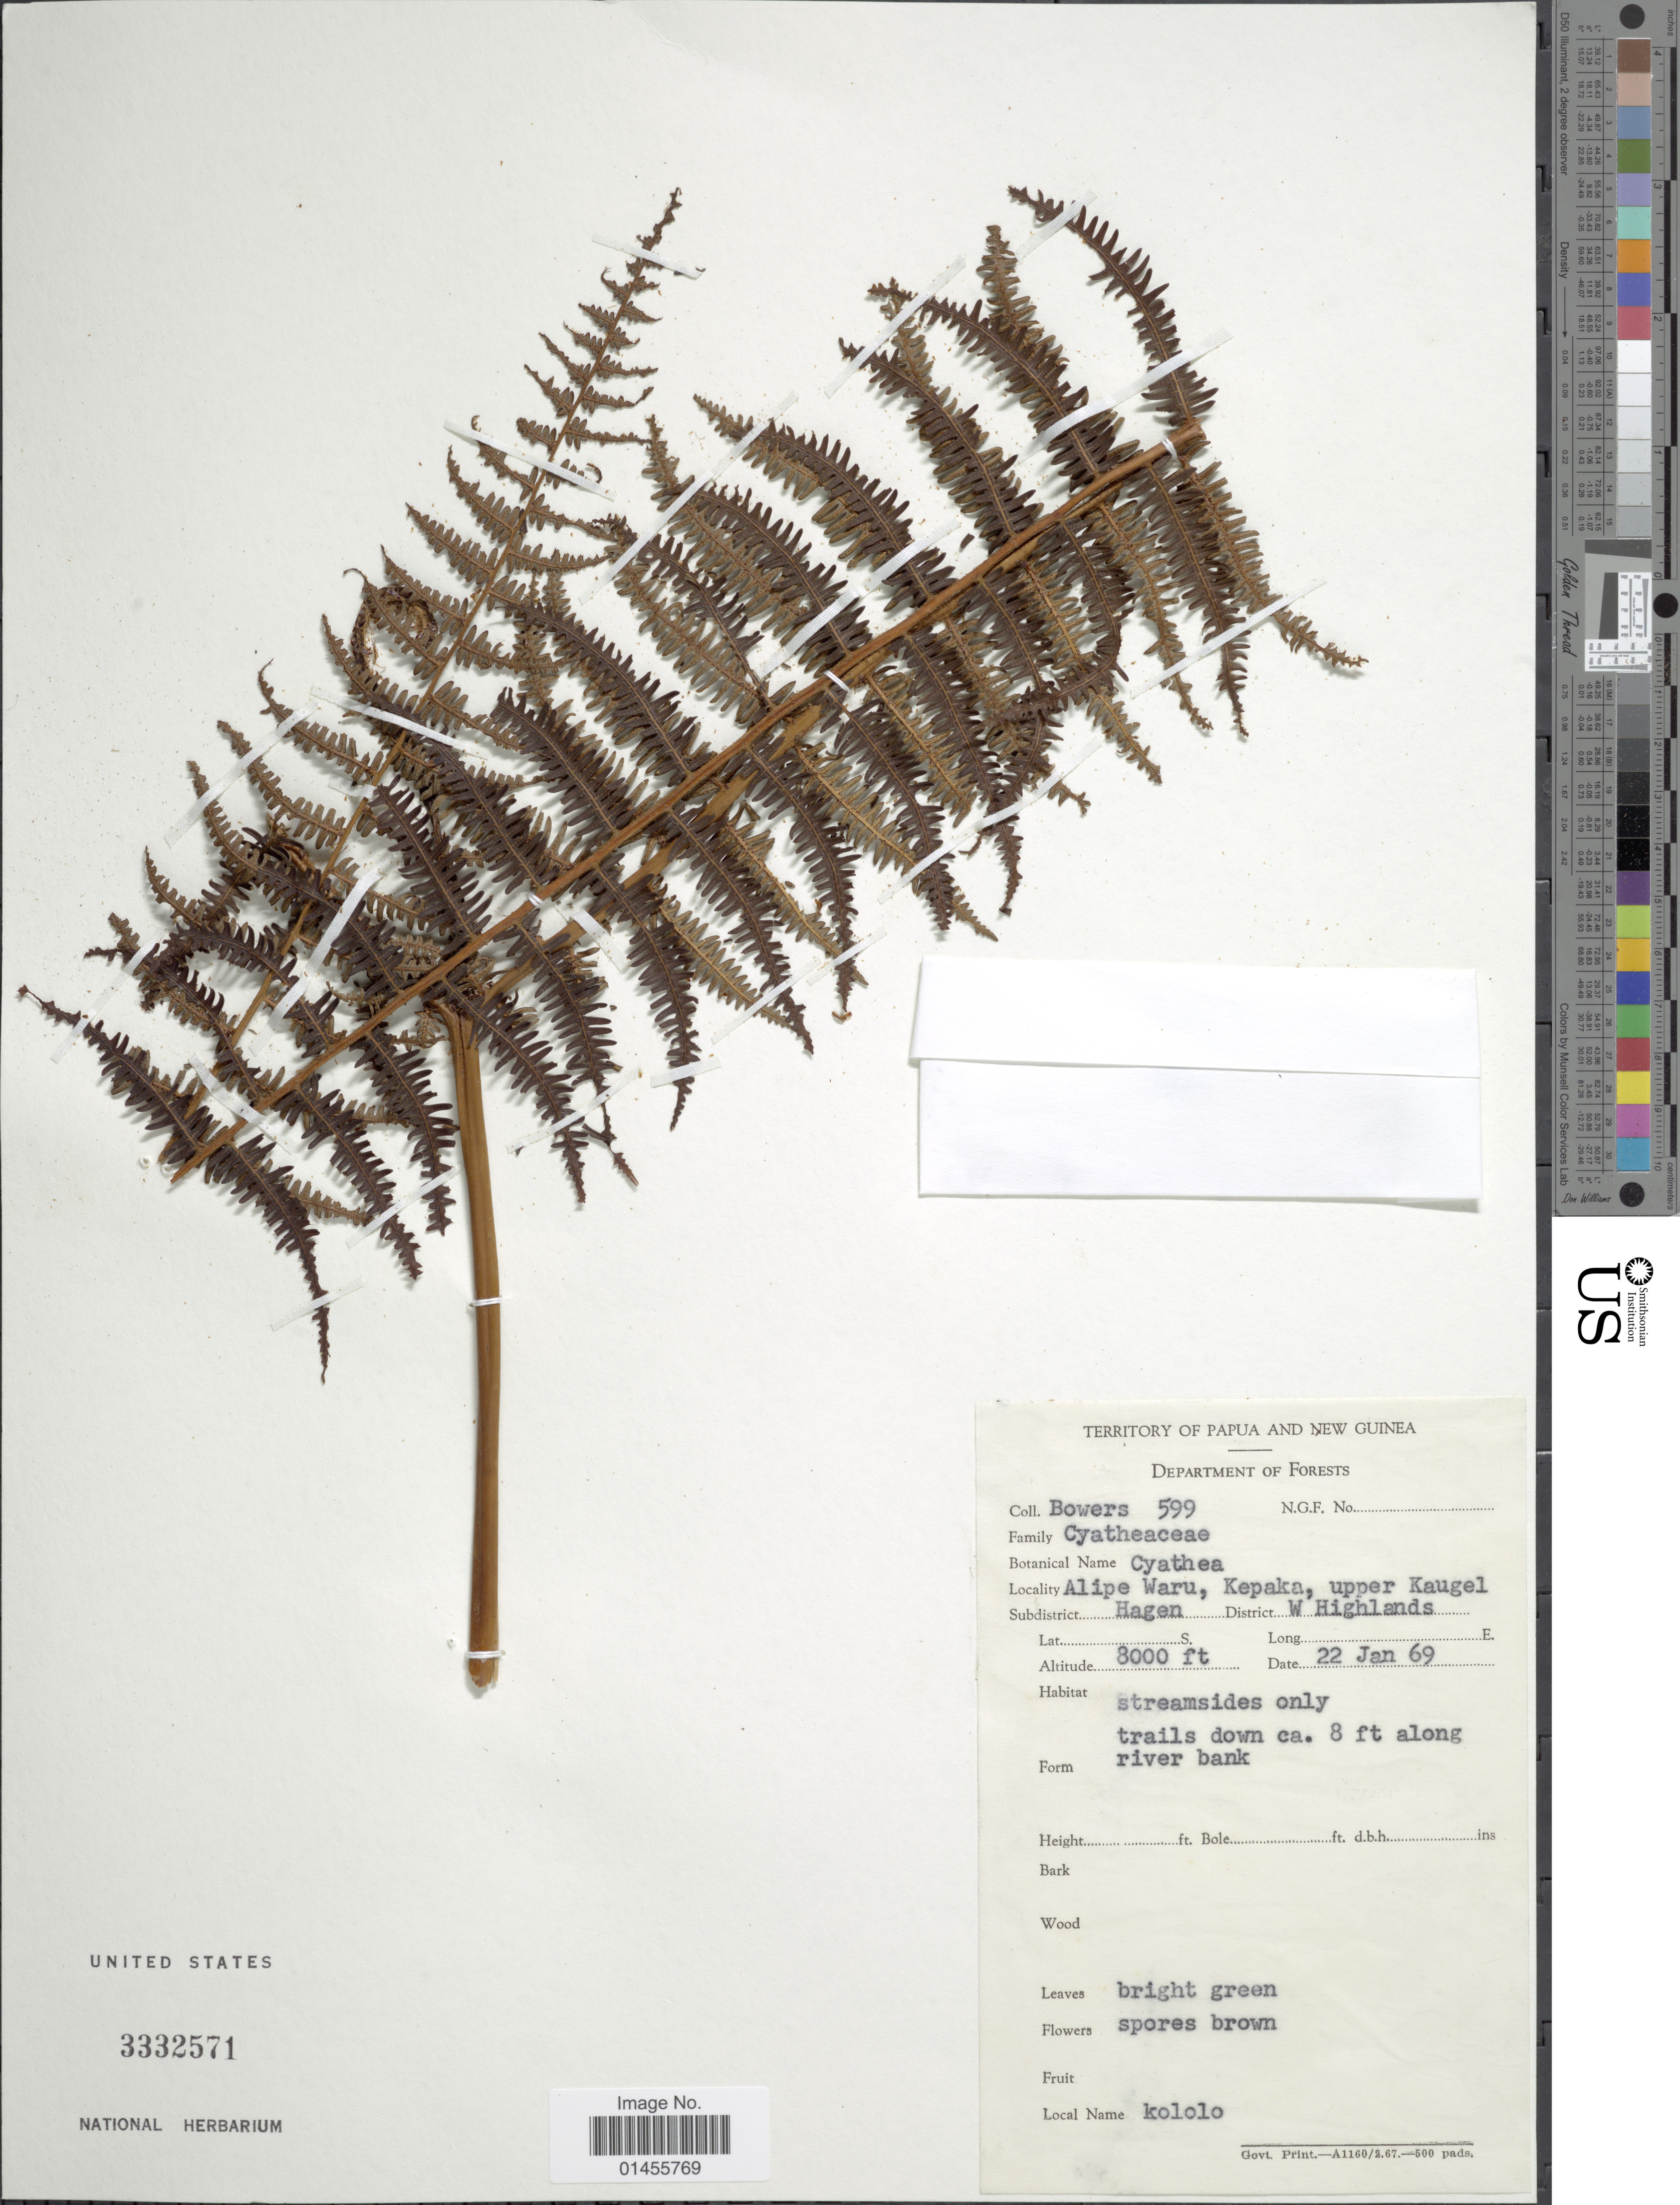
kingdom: Plantae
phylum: Tracheophyta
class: Polypodiopsida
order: Cyatheales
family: Cyatheaceae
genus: Alsophila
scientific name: Alsophila sp.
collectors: -. Bowers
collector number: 599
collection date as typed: Transcribed d/m/y: 22/1/69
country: Papua New Guinea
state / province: Western Highlands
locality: Papua, New Guinea, Alipe Waru, Kepaka, upper Kaugel, Subdistrict Hagen, District W. Highlands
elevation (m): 2438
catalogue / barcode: US 3332571